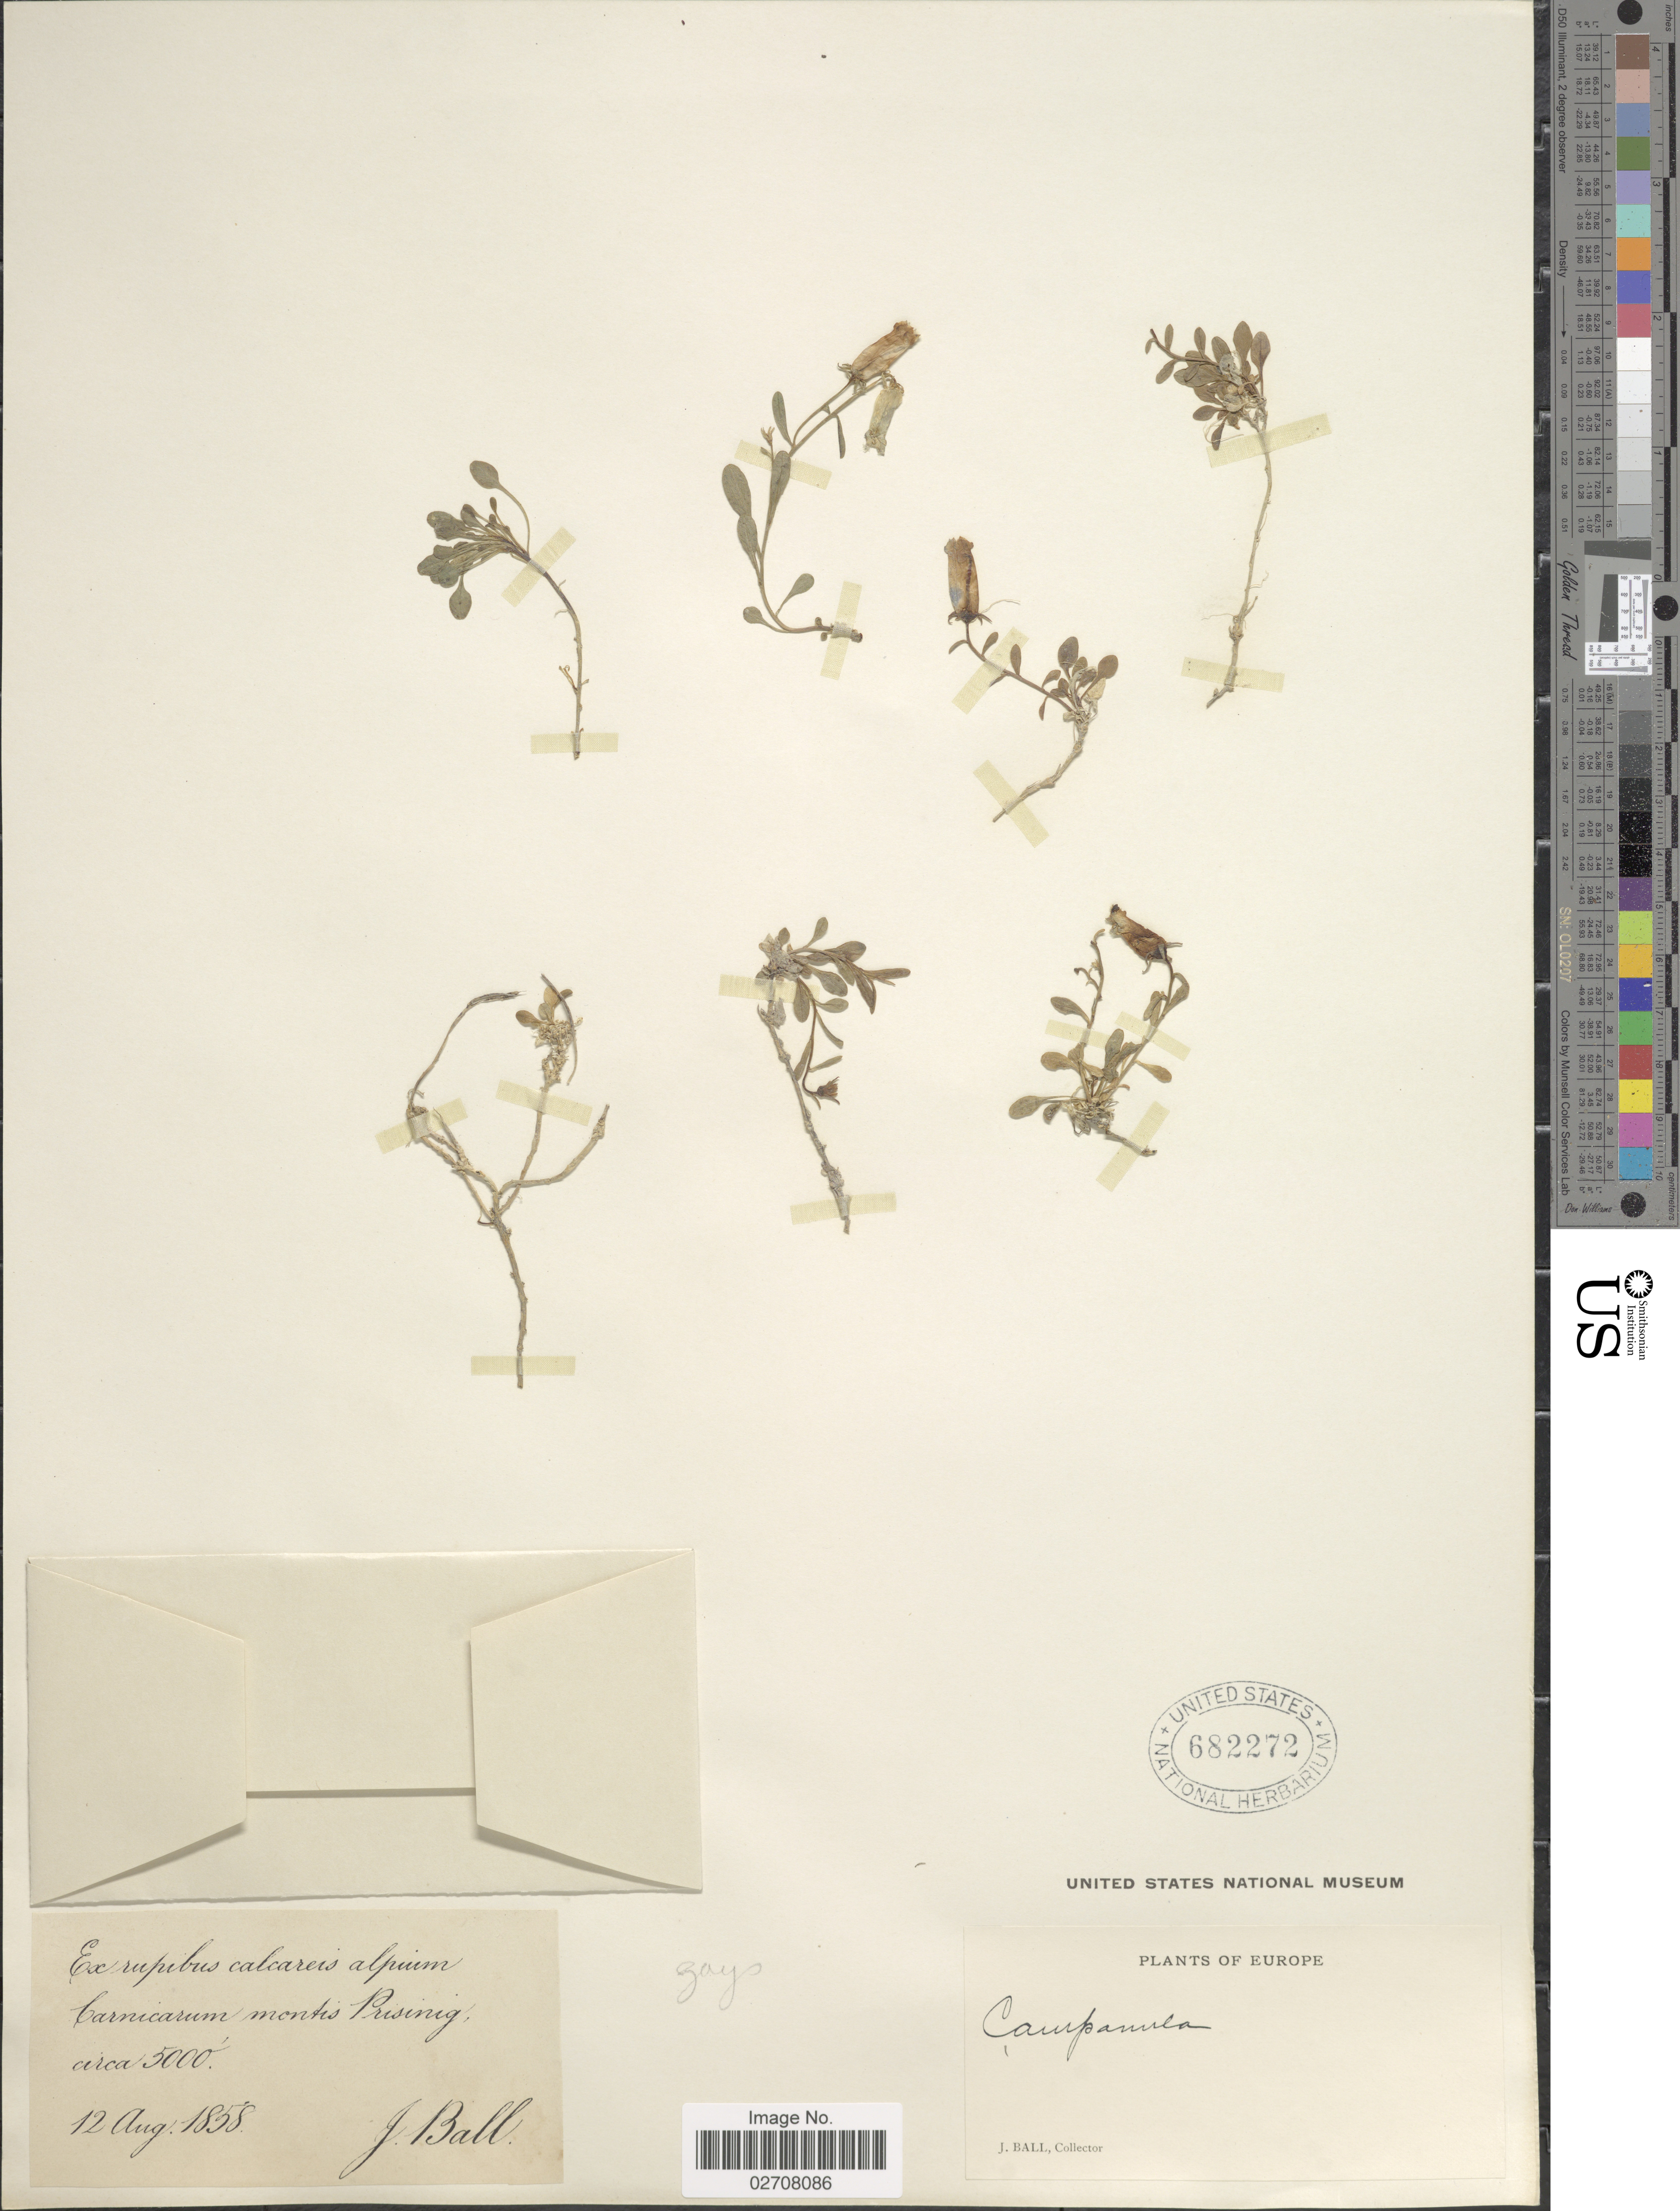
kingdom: Plantae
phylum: Tracheophyta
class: Magnoliopsida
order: Asterales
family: Campanulaceae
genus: Campanula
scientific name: Campanula zoysii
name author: Wulfen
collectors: J. Ball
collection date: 1858-08-12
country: Italy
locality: Ex Rupibus calcareis alpuim Carnicarum montis Prisinig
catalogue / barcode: US 682272